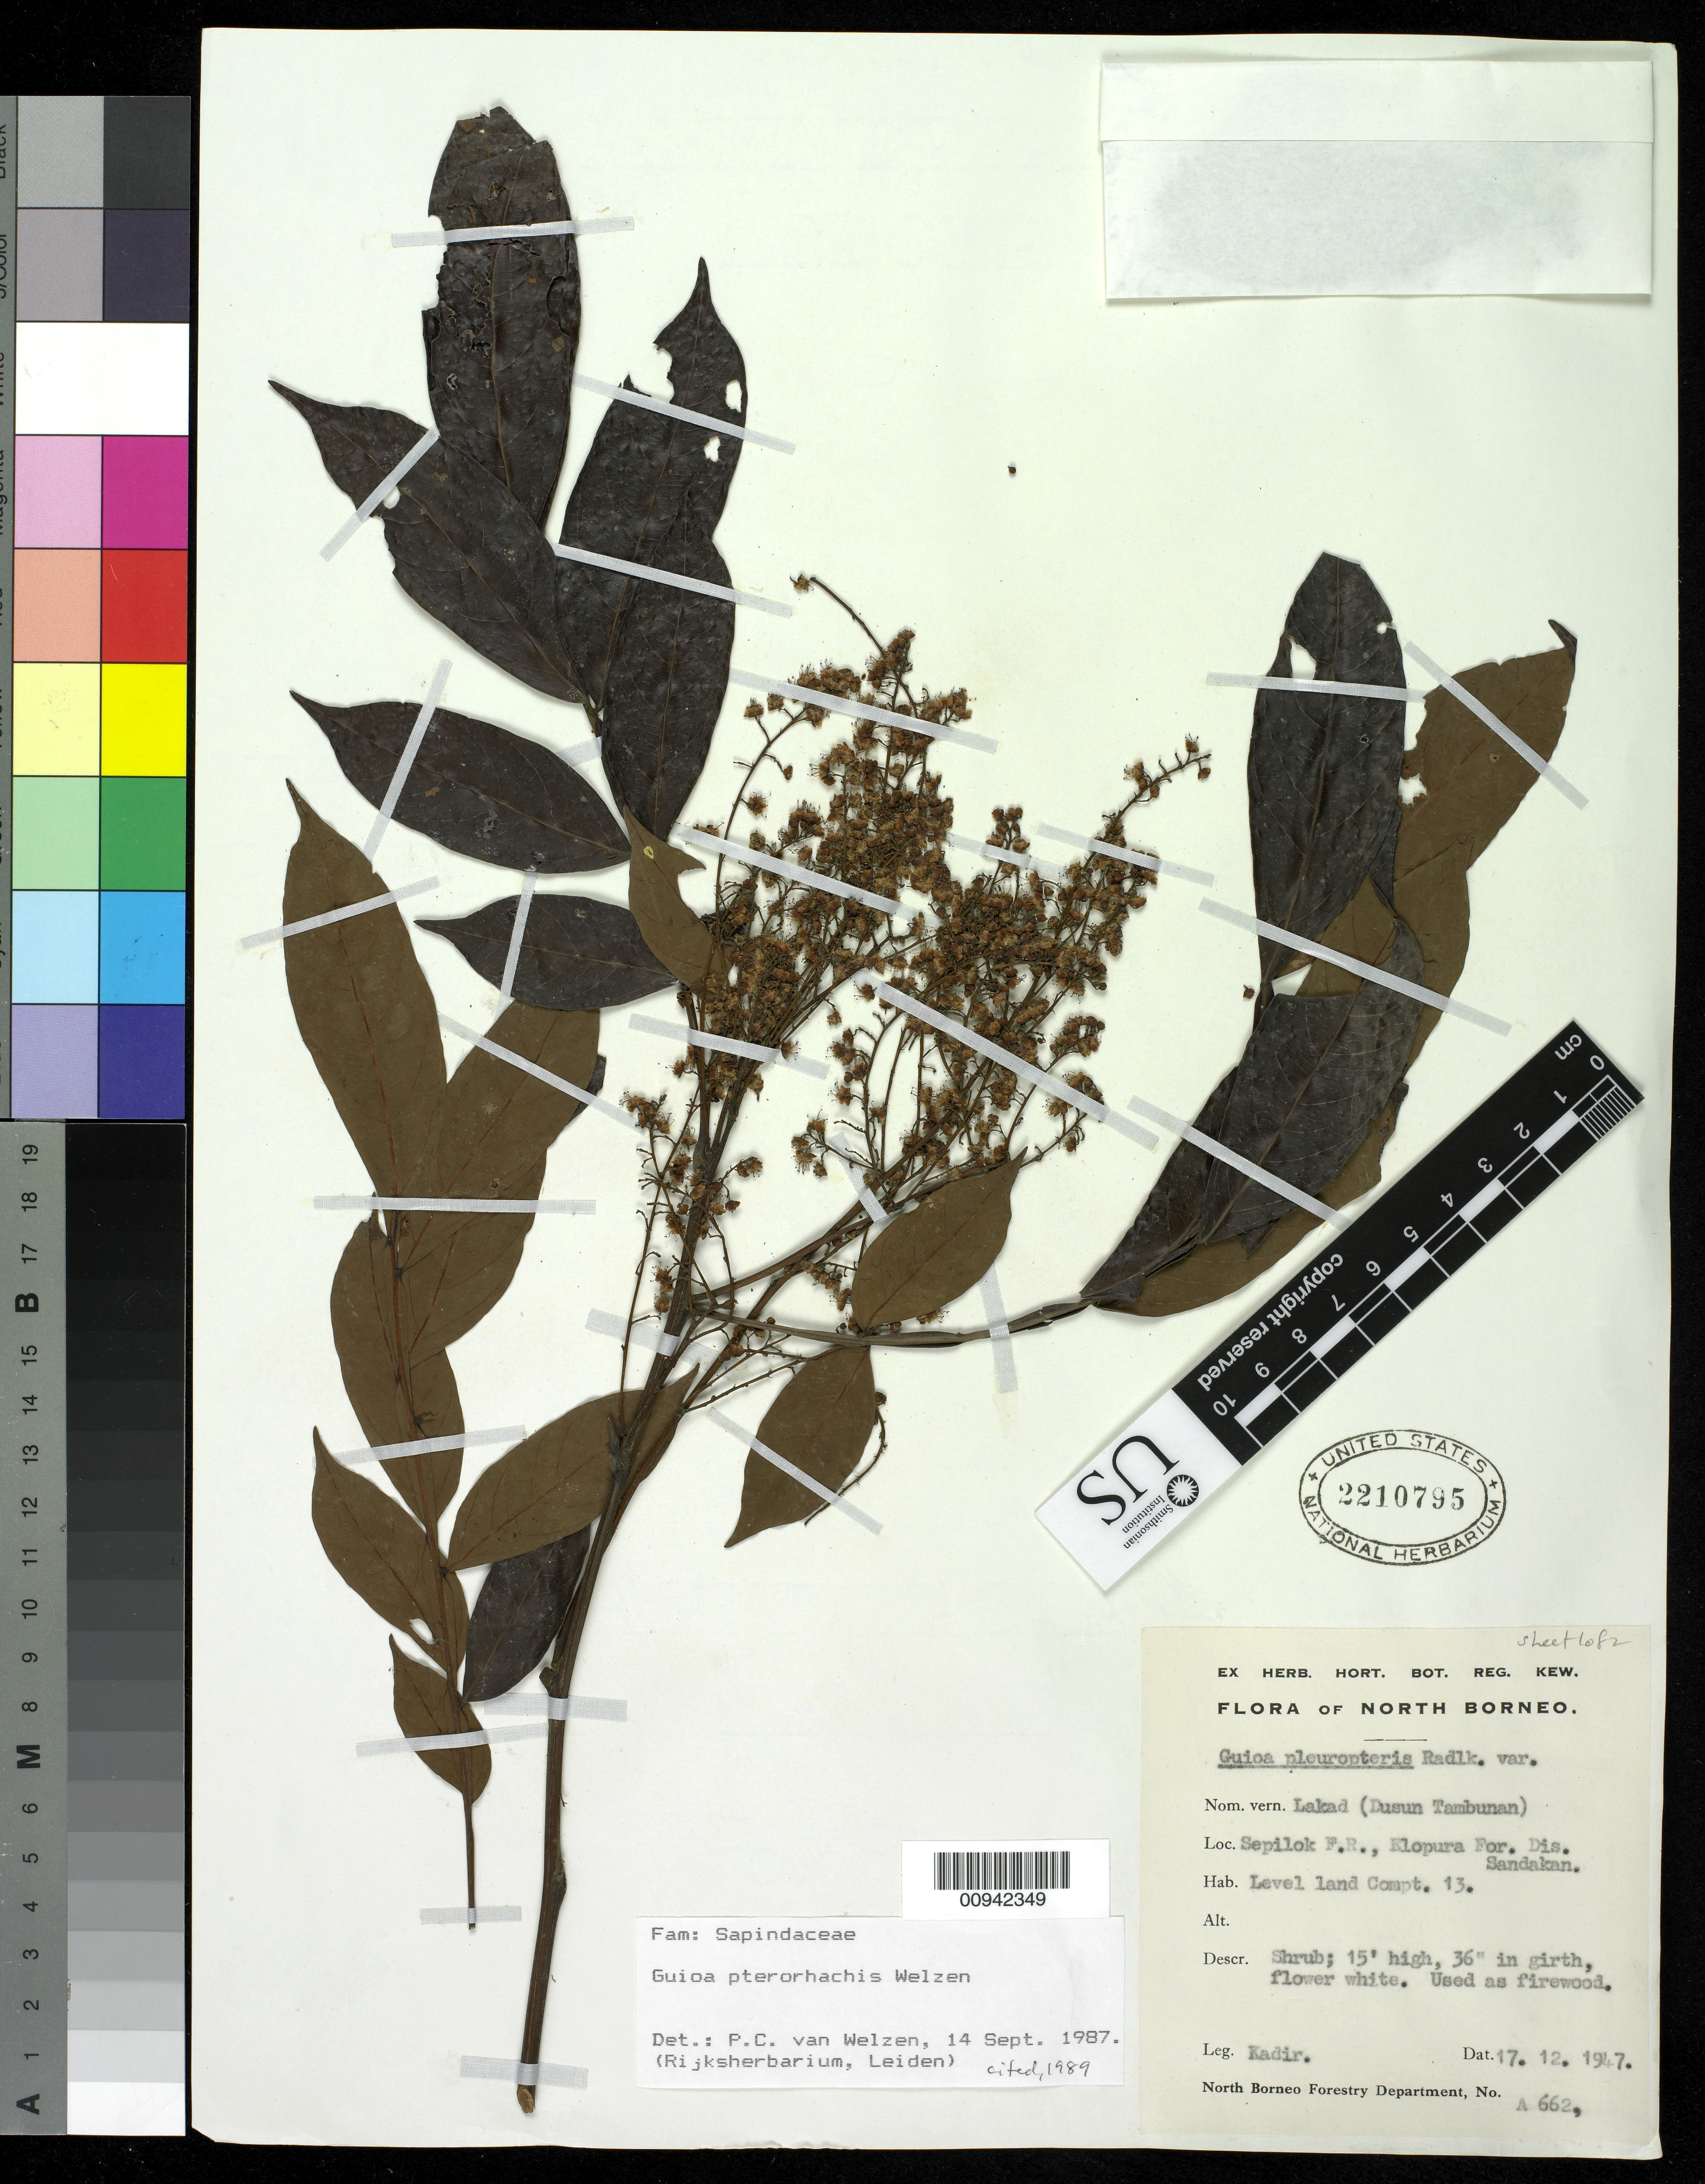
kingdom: Plantae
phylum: Tracheophyta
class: Magnoliopsida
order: Sapindales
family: Sapindaceae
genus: Guioa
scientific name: Guioa pterorhachis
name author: Welzen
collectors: Kadir Bin Abdul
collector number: A 662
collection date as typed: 17 Dec 1947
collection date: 1947-12-17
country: Malaysia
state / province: Sabah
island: Borneo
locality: Sepilok F.R., Elopura For. Dis. Sandakan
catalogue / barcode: US 2210795